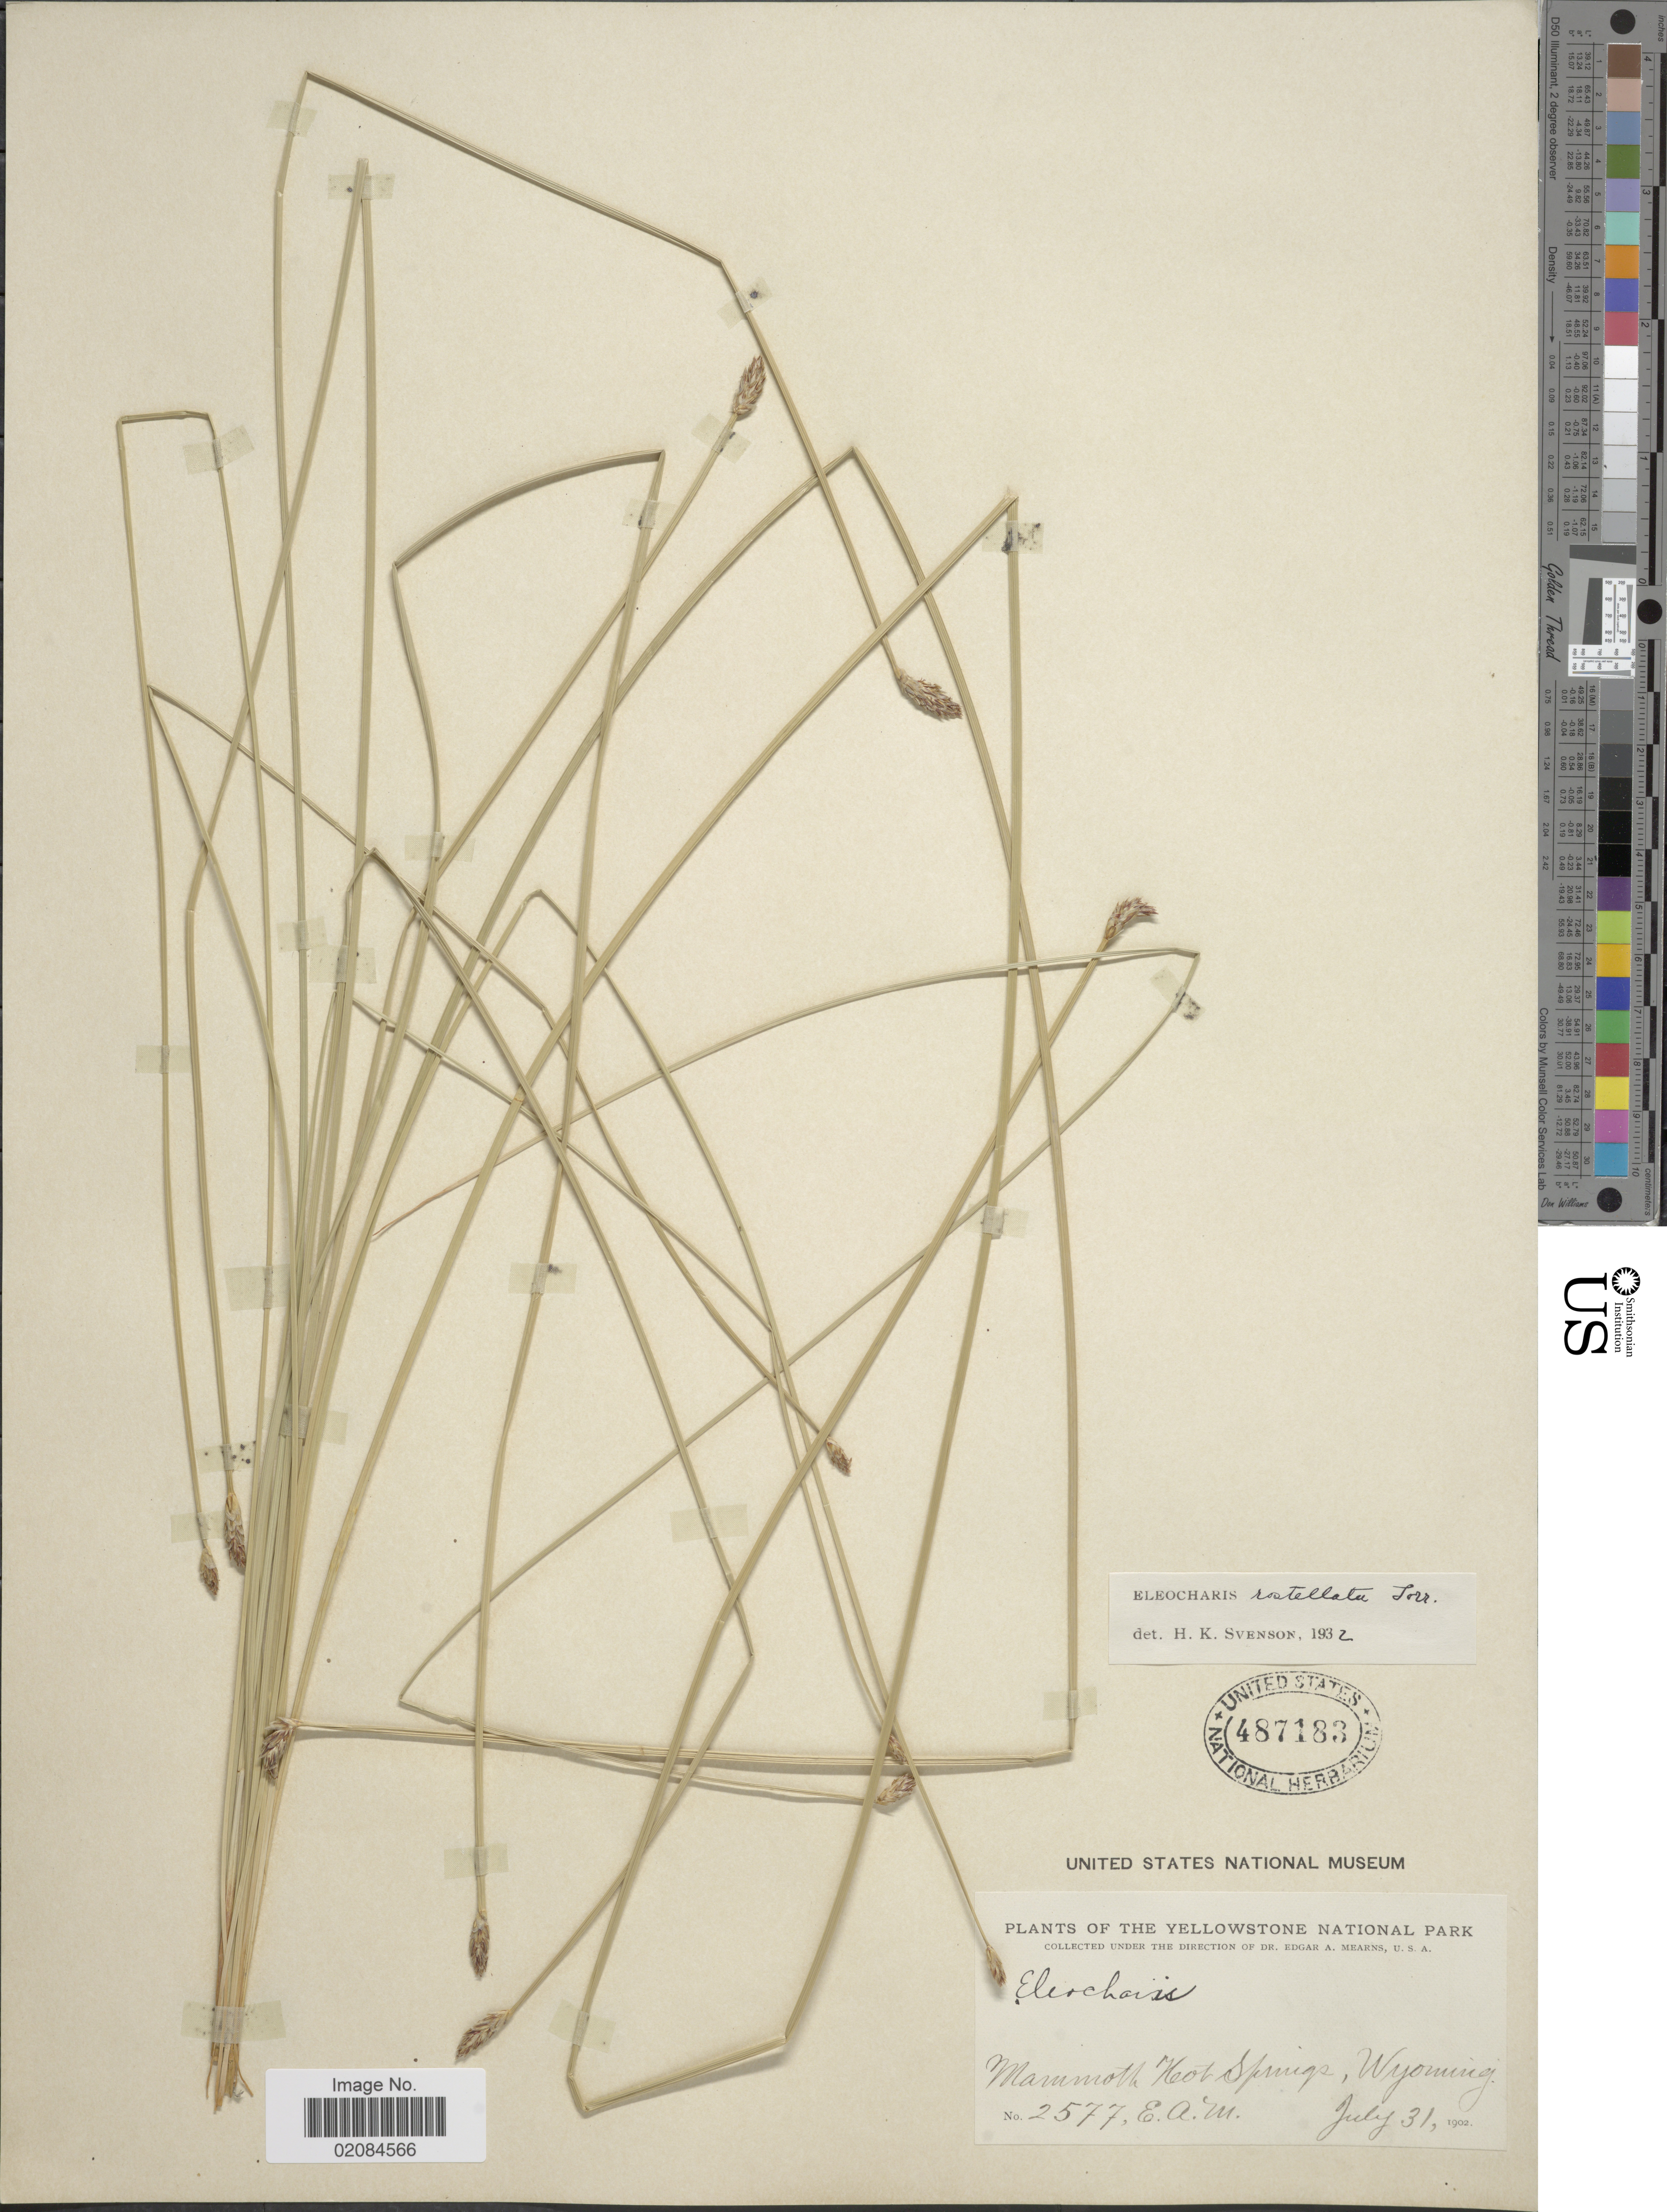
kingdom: Plantae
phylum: Tracheophyta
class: Liliopsida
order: Poales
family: Cyperaceae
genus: Eleocharis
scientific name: Eleocharis rostellata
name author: (Torr.) Torr.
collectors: E. A. Mearns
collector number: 2577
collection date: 1902-07-31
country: United States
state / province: Wyoming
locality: Yelowstone National Park, Mammoth, Hot Springs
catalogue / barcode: US 487183